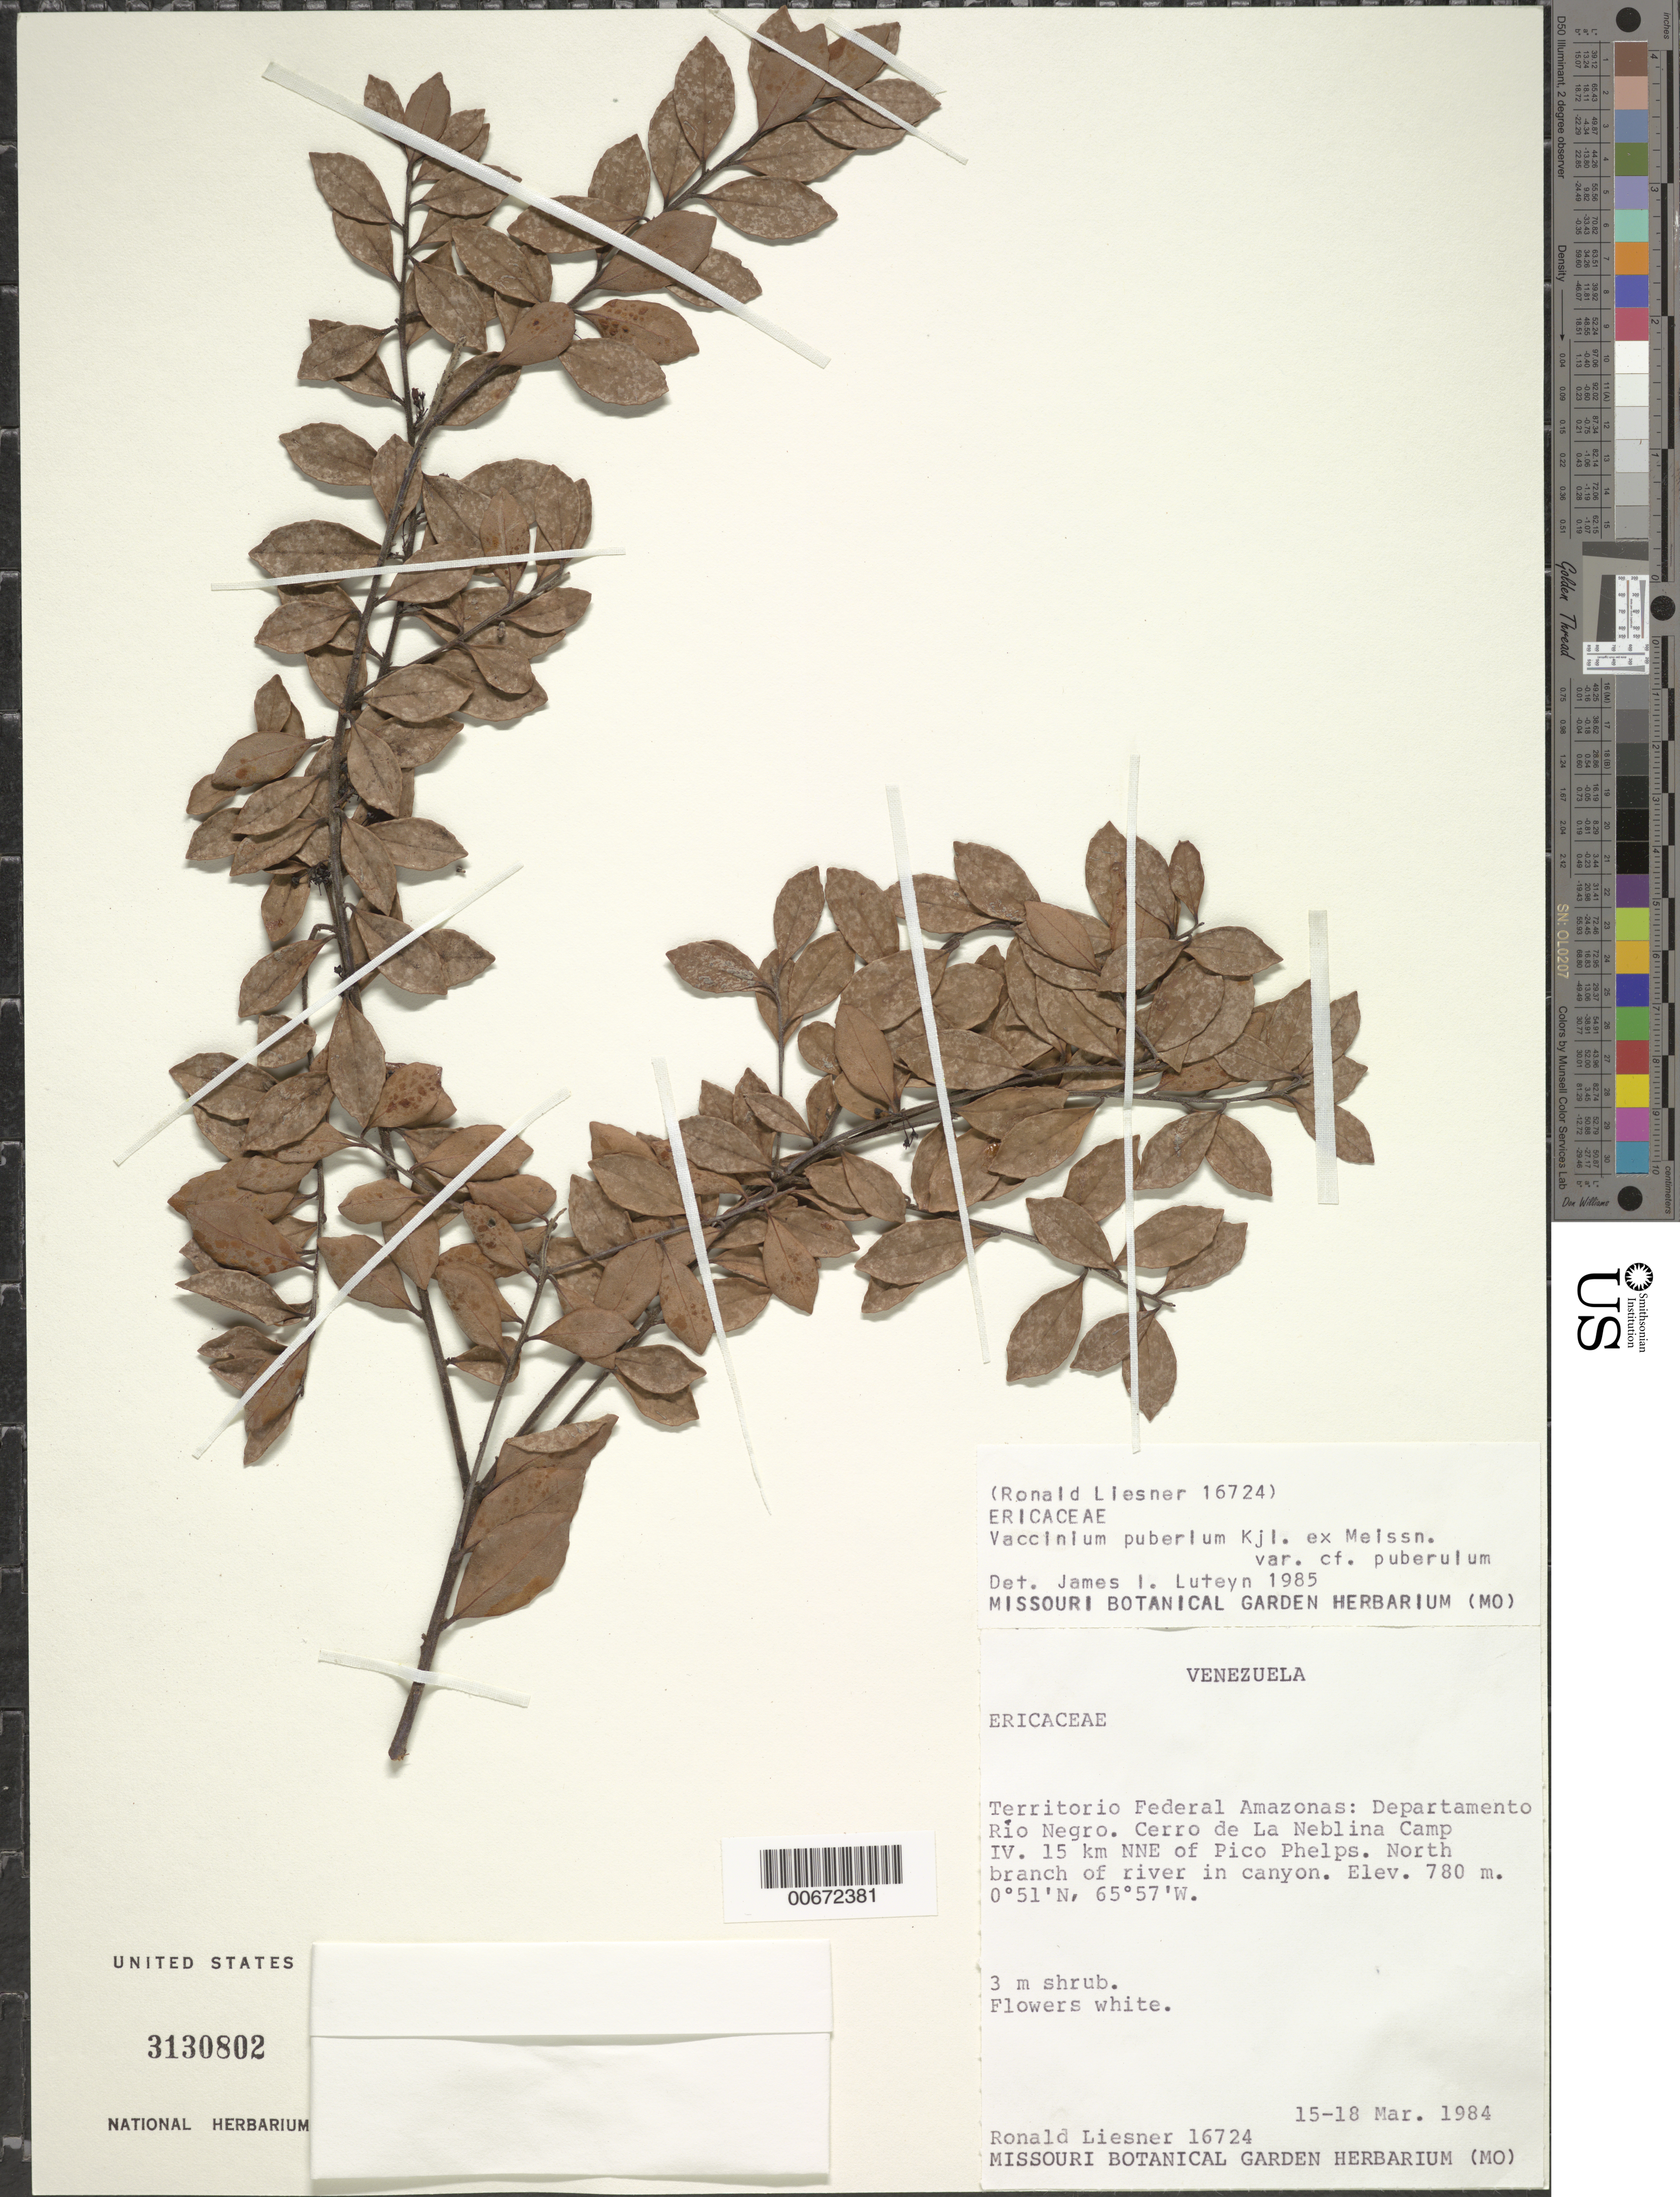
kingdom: Plantae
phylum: Tracheophyta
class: Magnoliopsida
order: Ericales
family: Ericaceae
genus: Vaccinium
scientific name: Vaccinium puberulum var. puberulum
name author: Klotzsch ex Meisn.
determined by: Luteyn, J. L.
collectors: R. L. Liesner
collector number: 16724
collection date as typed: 15-Mar-84 to 18-Mar-84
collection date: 1984-03-15/1984-03-18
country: Venezuela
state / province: Amazonas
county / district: Río Negro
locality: Cerro de La Neblina Camp IV, 15 km NNE of Pico Phelps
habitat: Along river in canyon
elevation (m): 780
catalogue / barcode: US 3130802